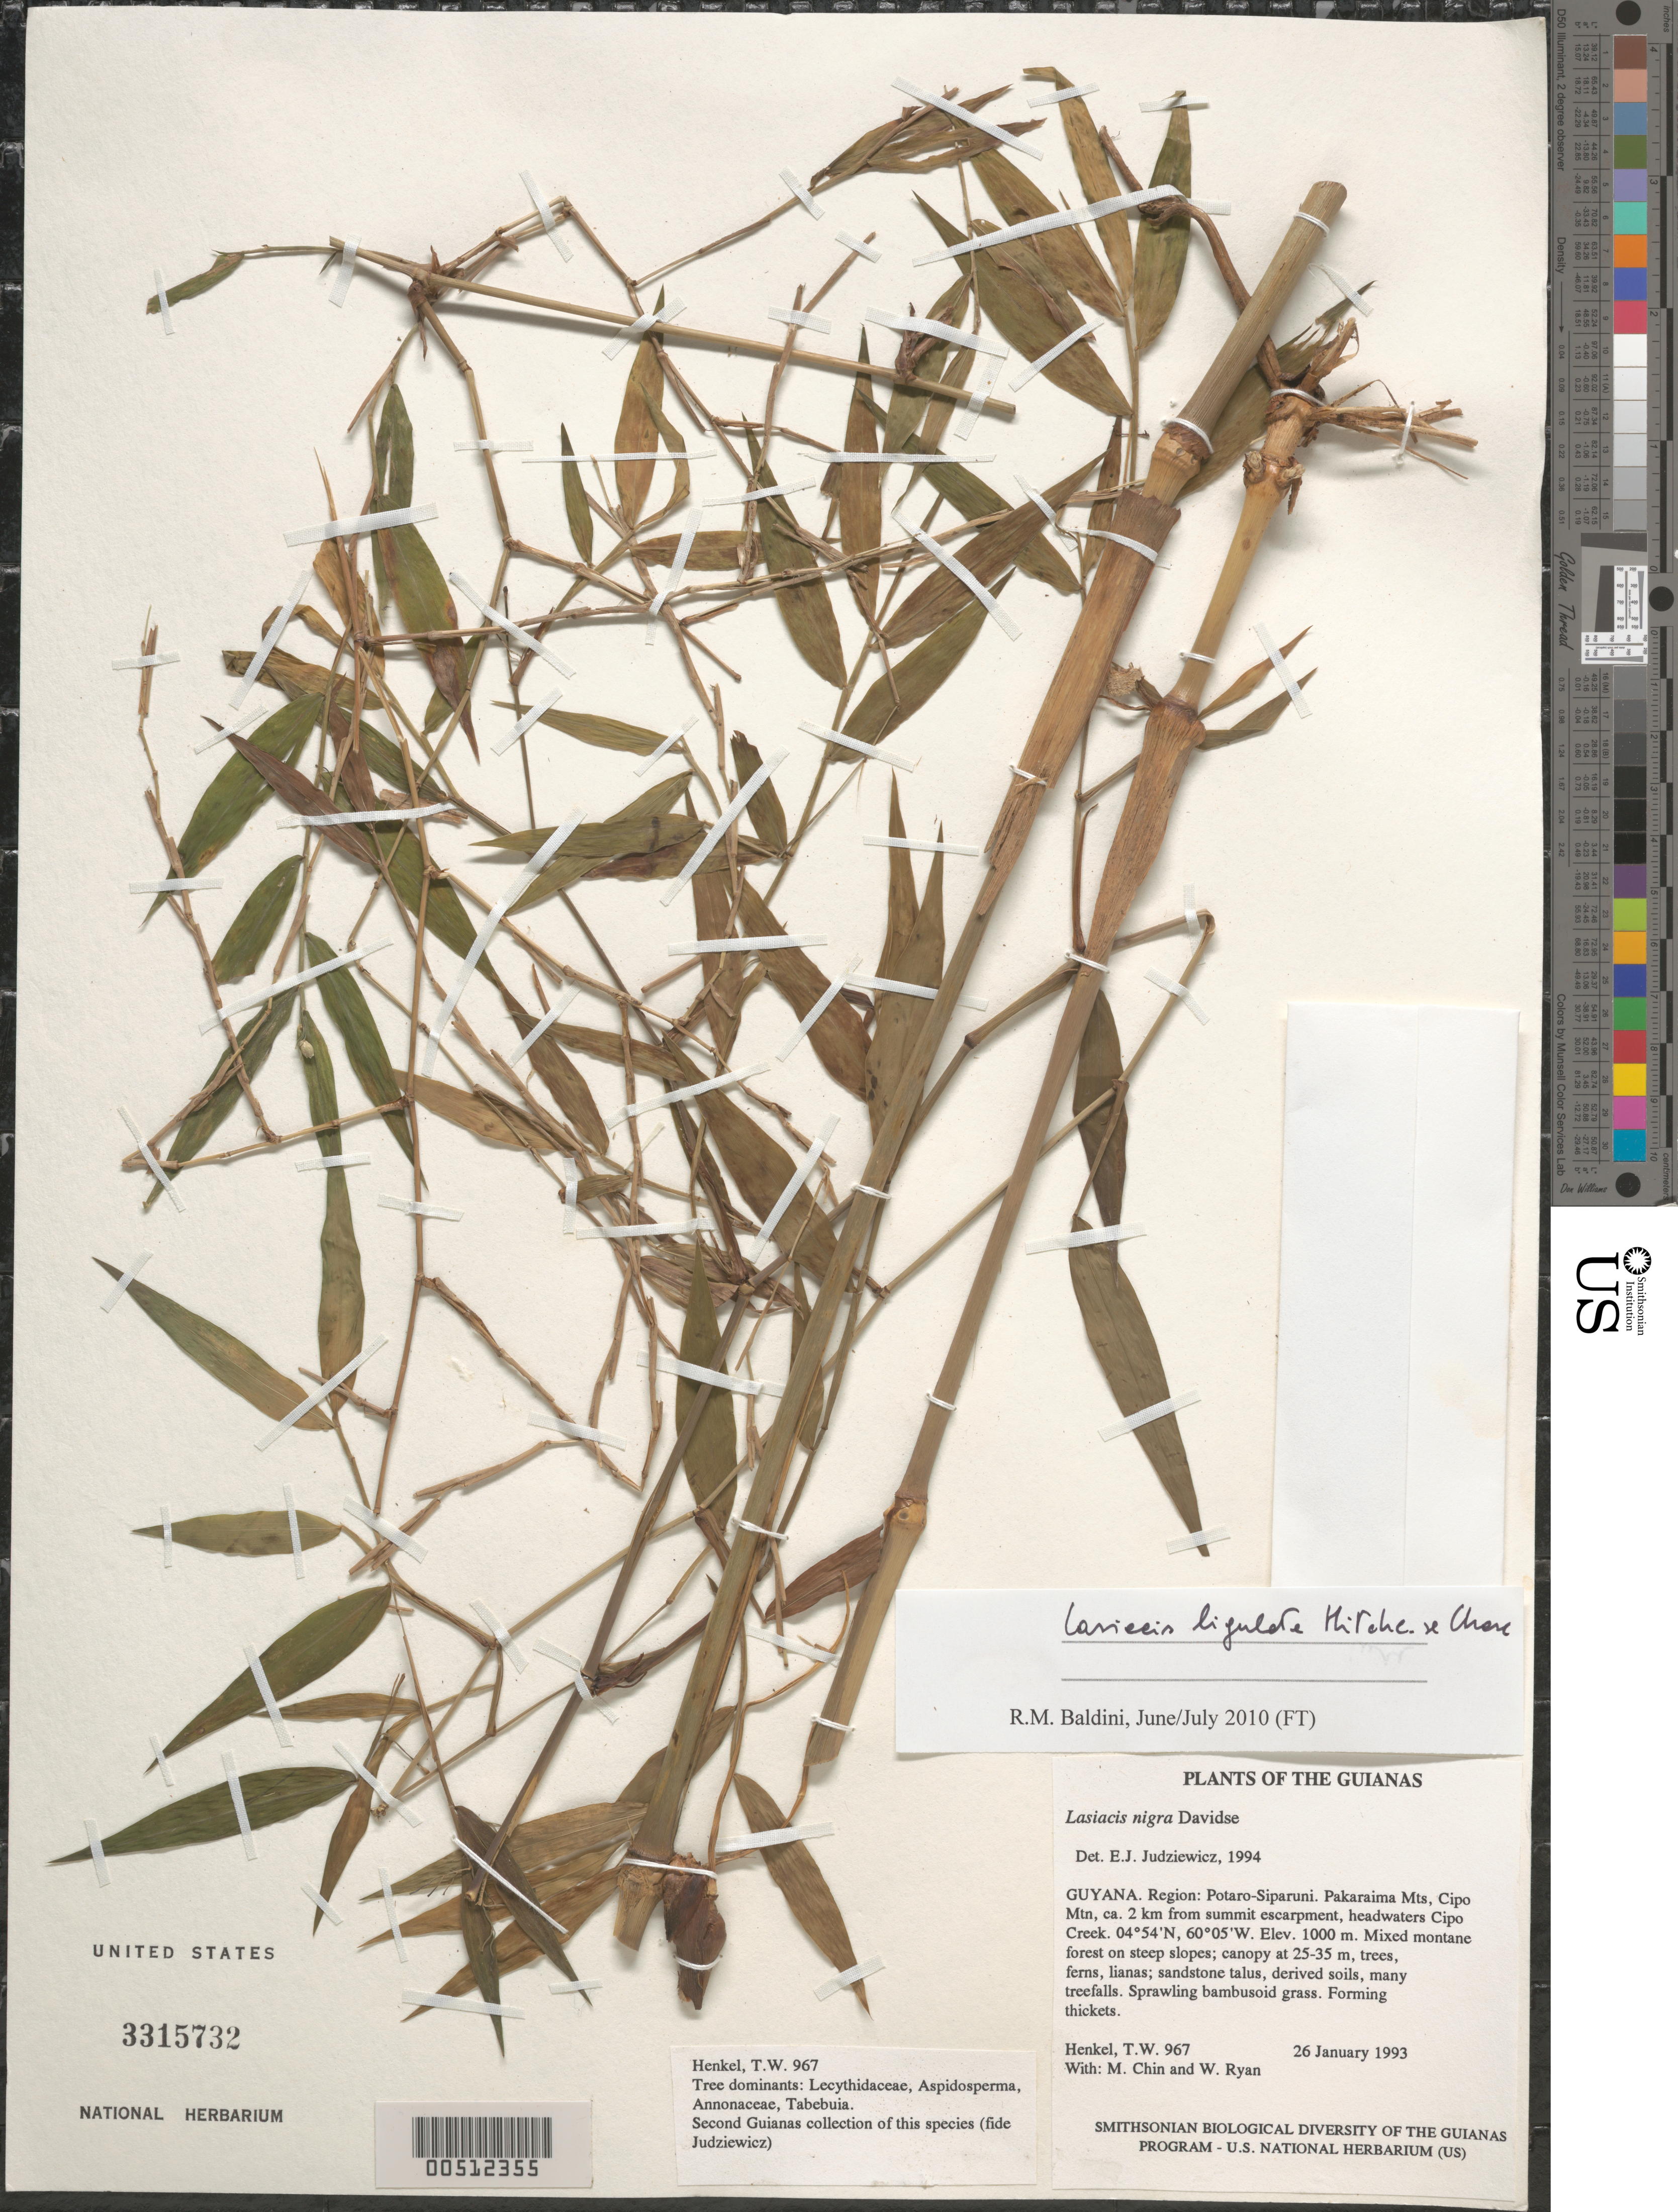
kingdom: Plantae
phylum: Tracheophyta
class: Liliopsida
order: Poales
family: Poaceae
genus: Lasiacis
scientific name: Lasiacis ligulata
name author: Hitchc. & Chase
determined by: Baldini, R. M.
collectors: T. Henkel, M. Chin & W. Ryan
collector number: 967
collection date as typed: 26 January 1993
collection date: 1993-01-26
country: Guyana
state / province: Potaro-Siparuni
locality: Pakaraima Mts, Cipo Mtn, ca. 2 km from summit escarpment, headwaters Cipo Creek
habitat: Mixed montane forest on steep slopes; canopy at 25-35 m; sandstone talus, derived soils, many treefalls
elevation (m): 1000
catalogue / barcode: US 3315732